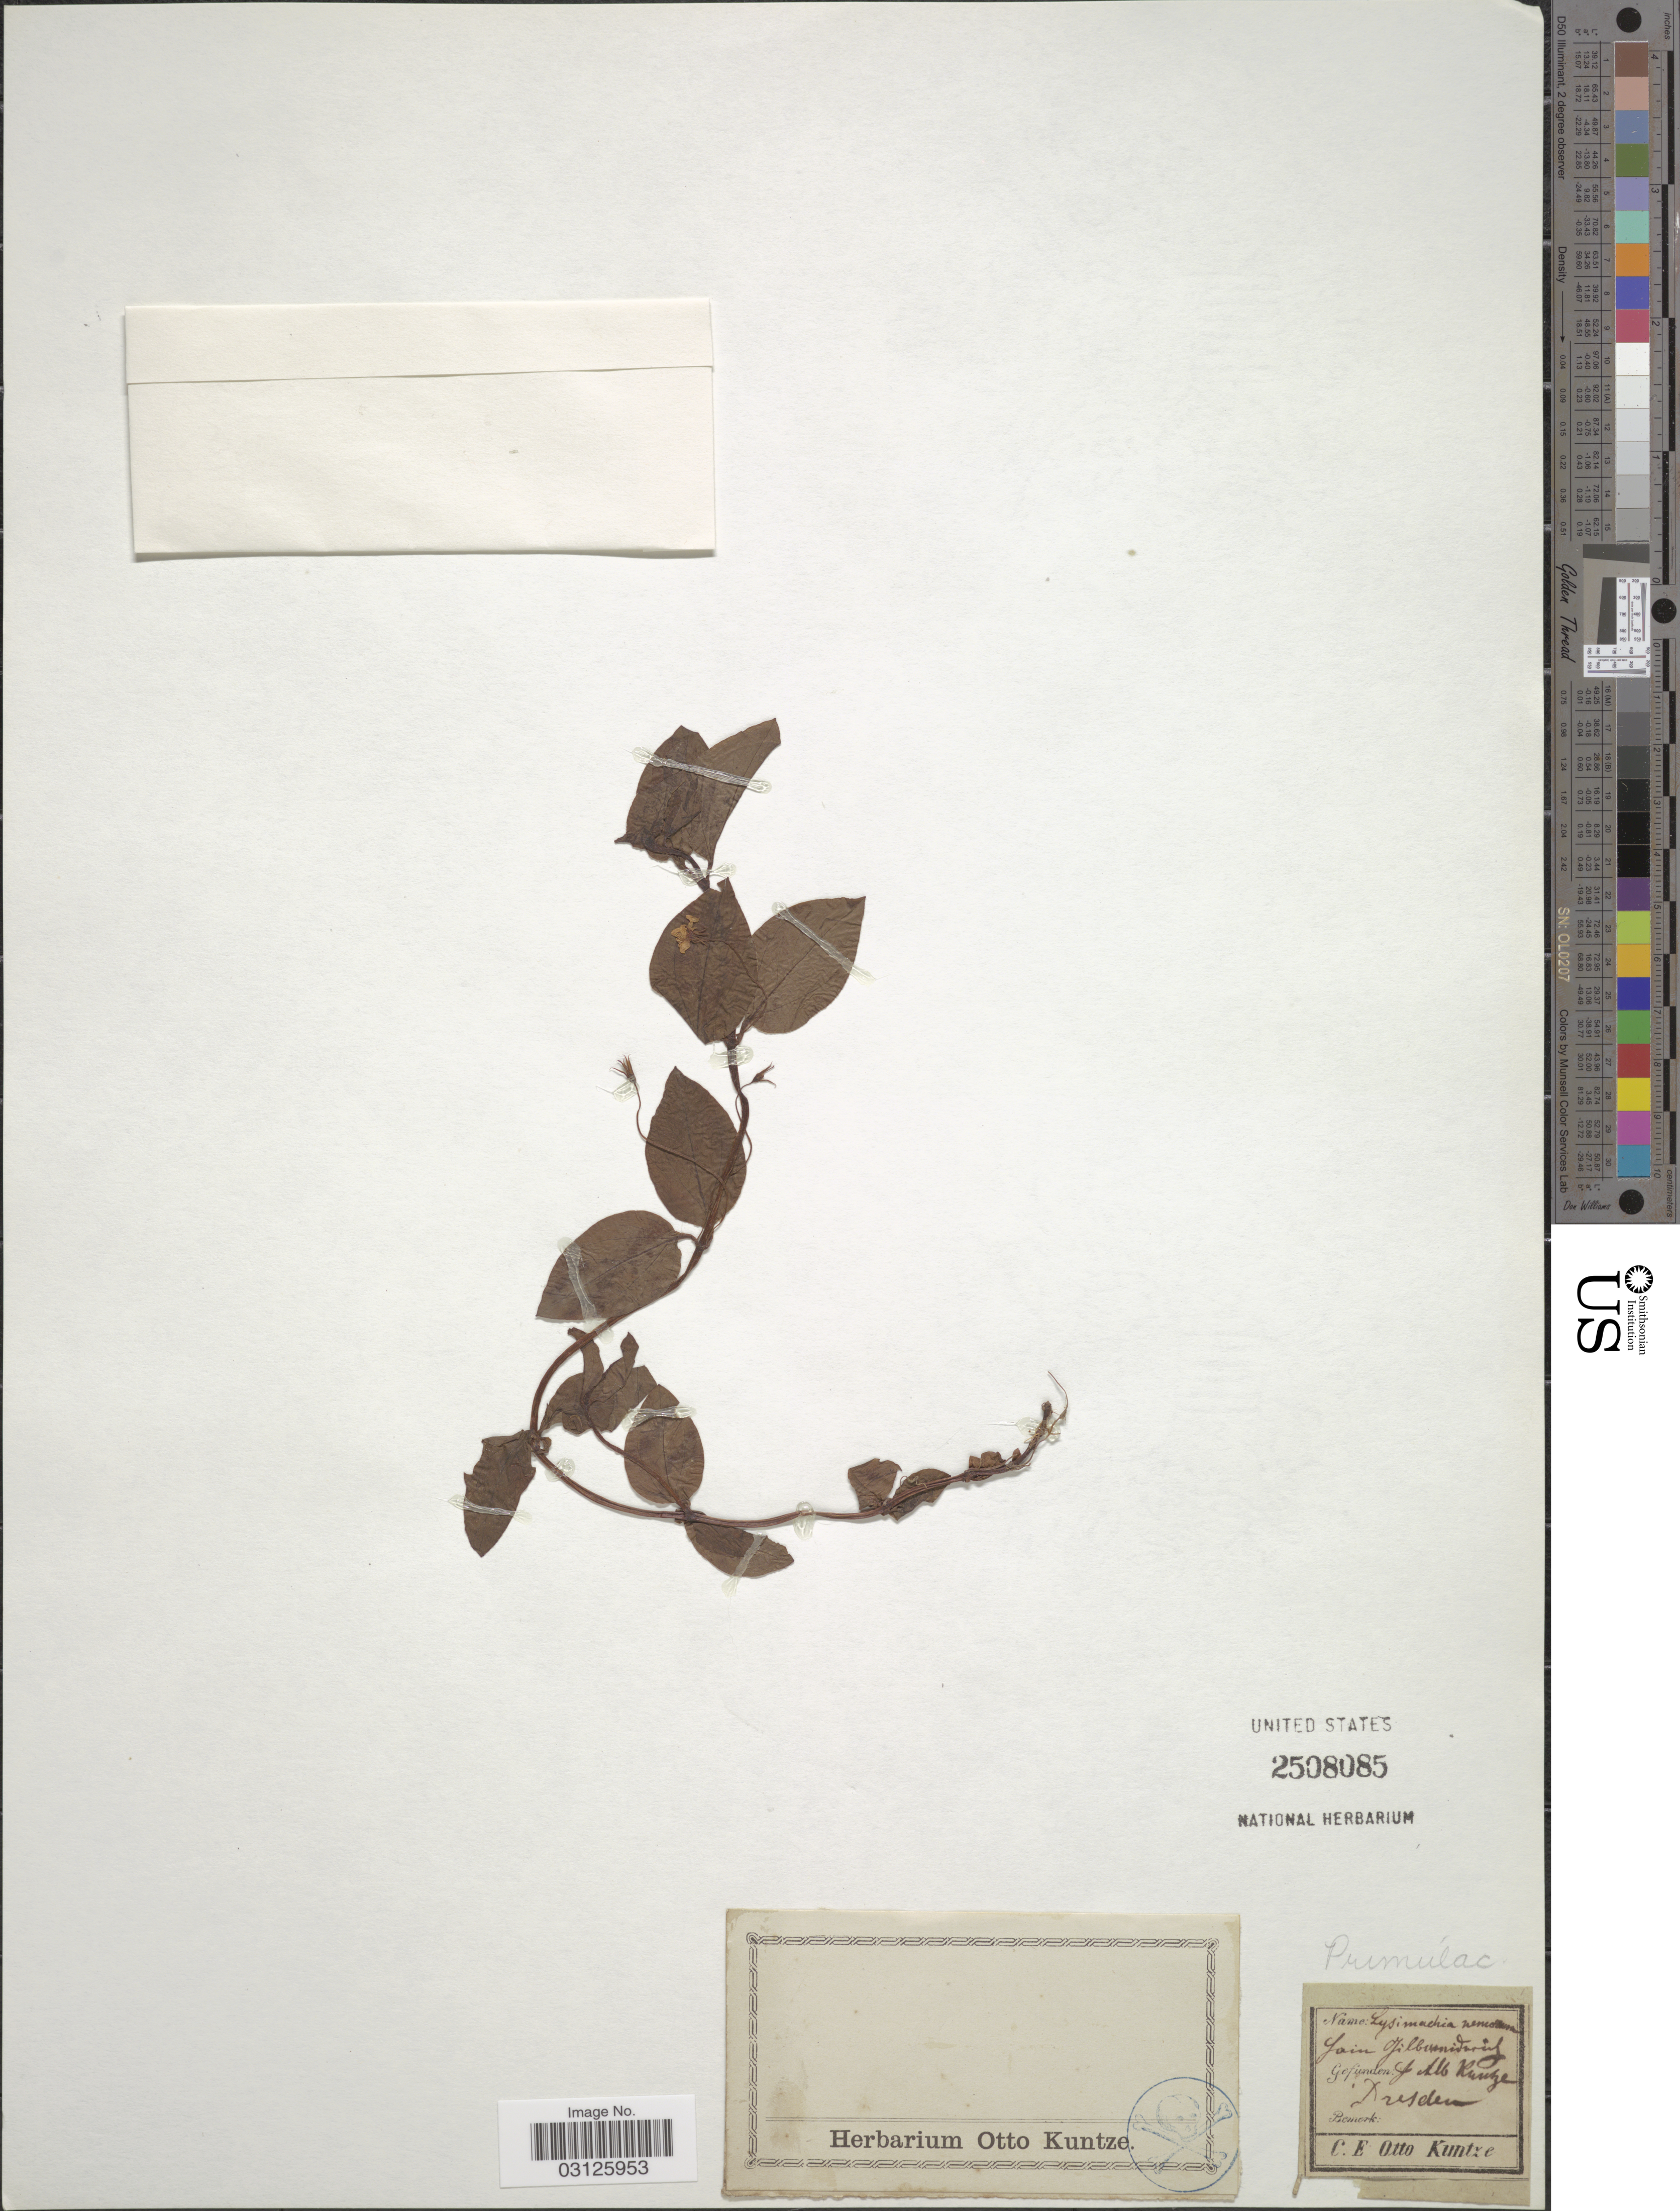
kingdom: Plantae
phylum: Tracheophyta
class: Magnoliopsida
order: Ericales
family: Primulaceae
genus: Lysimachia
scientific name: Lysimachia nemorum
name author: L.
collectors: C.E.O. Kuntze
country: Germany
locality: Dresden.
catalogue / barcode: US 2508085